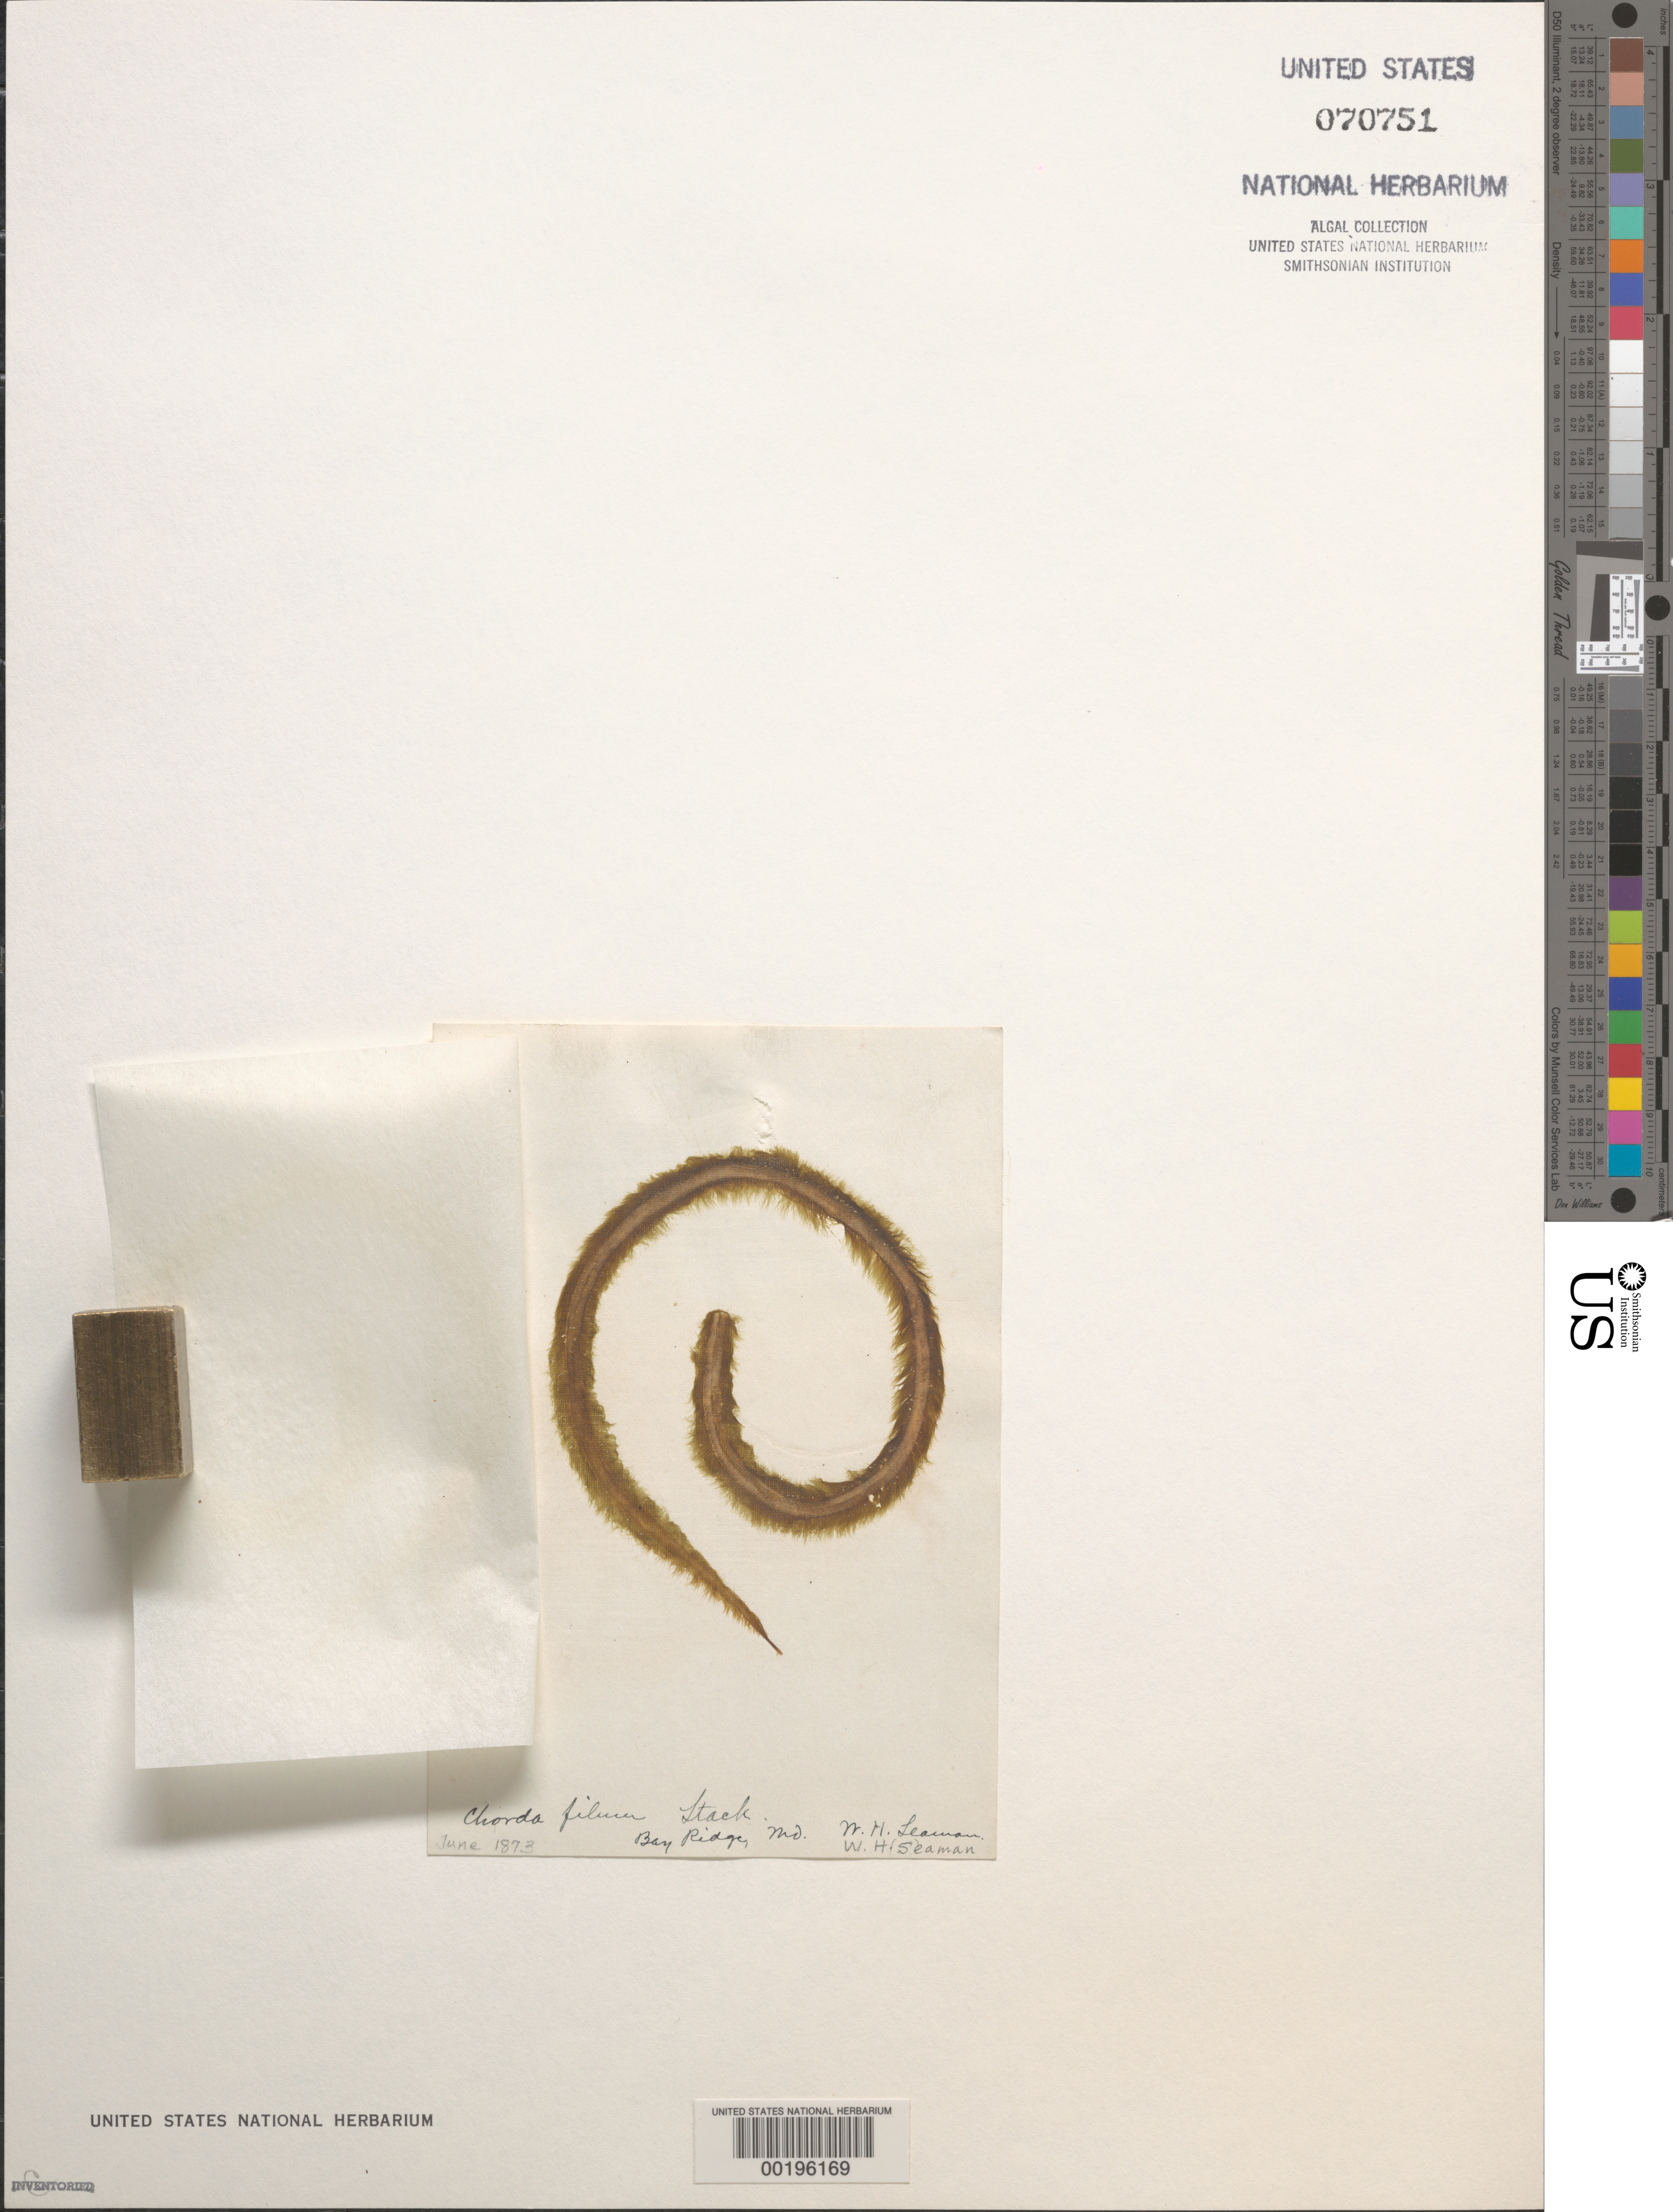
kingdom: Chromista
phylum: Ochrophyta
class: Phaeophyceae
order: Laminariales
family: Chordaceae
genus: Chorda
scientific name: Chorda filum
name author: (L.) Stackh.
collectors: W. Seaman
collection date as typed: Jun 1873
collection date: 1873-06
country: United States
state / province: Maryland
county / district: Anne Arundel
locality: Bay Ridge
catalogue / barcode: US 70751